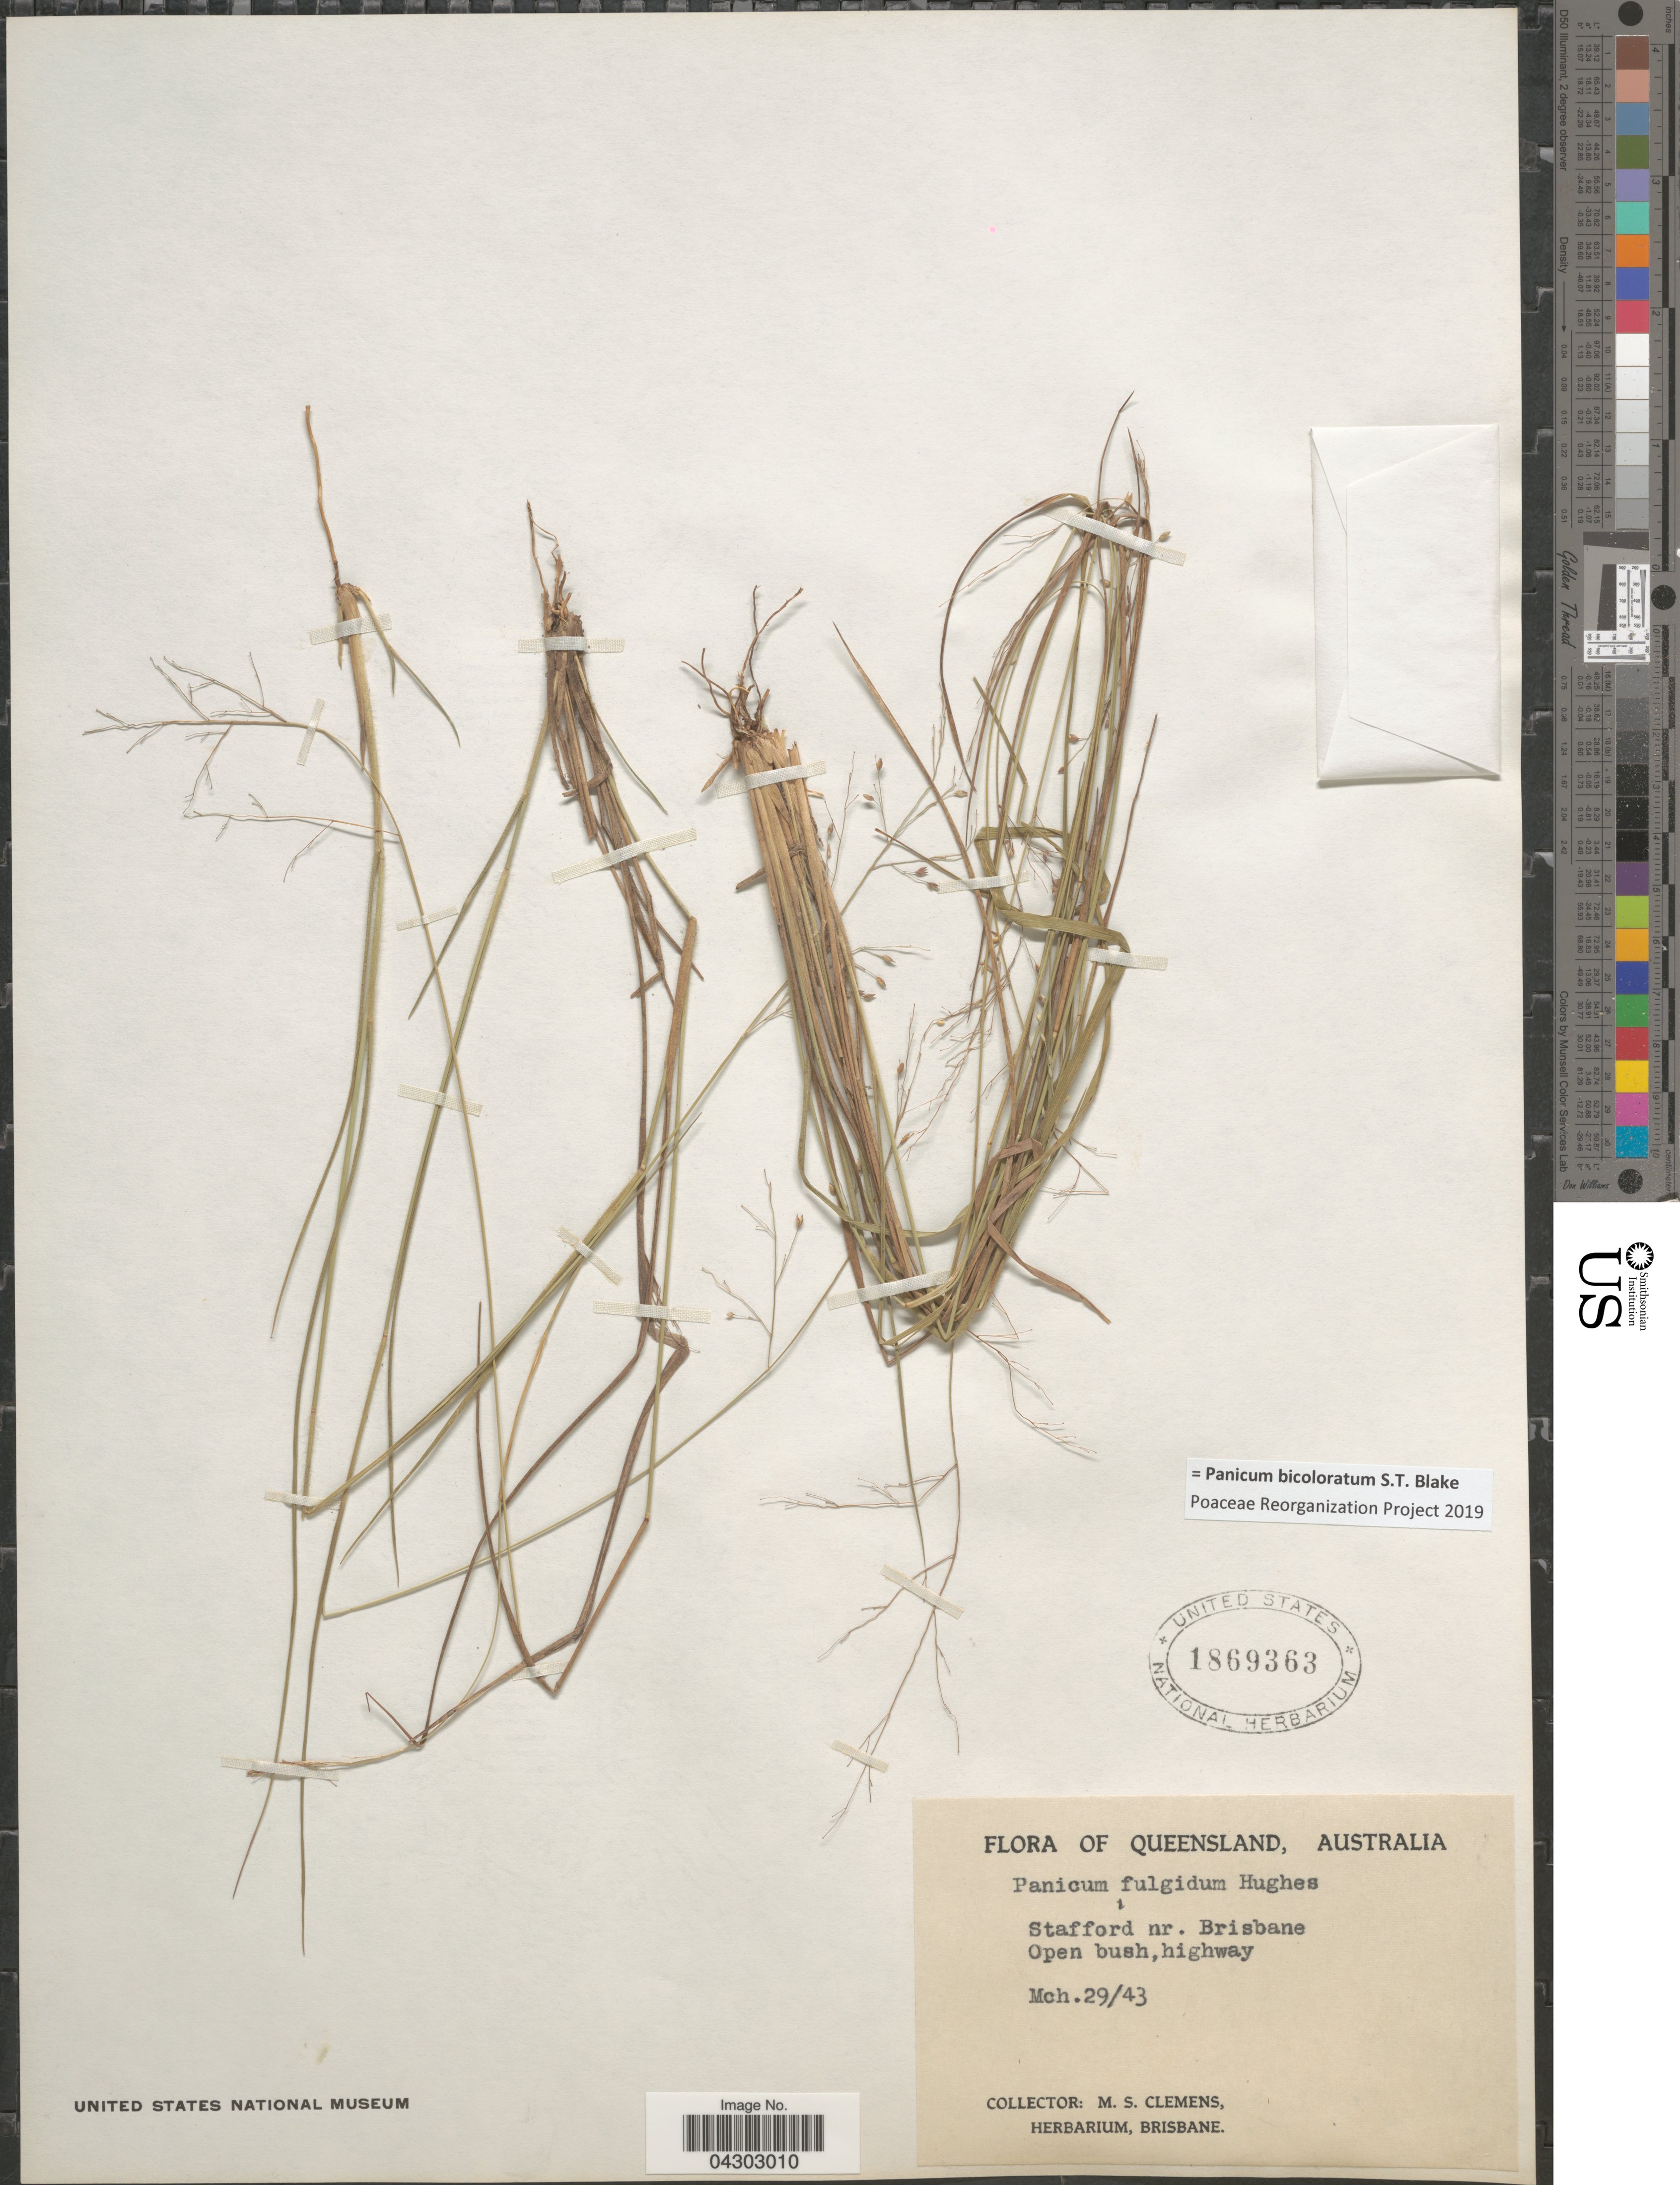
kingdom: Plantae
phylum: Tracheophyta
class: Liliopsida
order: Poales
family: Poaceae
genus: Panicum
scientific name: Panicum bicoloratum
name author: S.T. Blake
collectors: M. S. Clemens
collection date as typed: Transcribed d/m/y: 29/3/43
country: Australia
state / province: Queensland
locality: Stafford nr. Brisbane. Open bush, highway.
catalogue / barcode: US 1869363